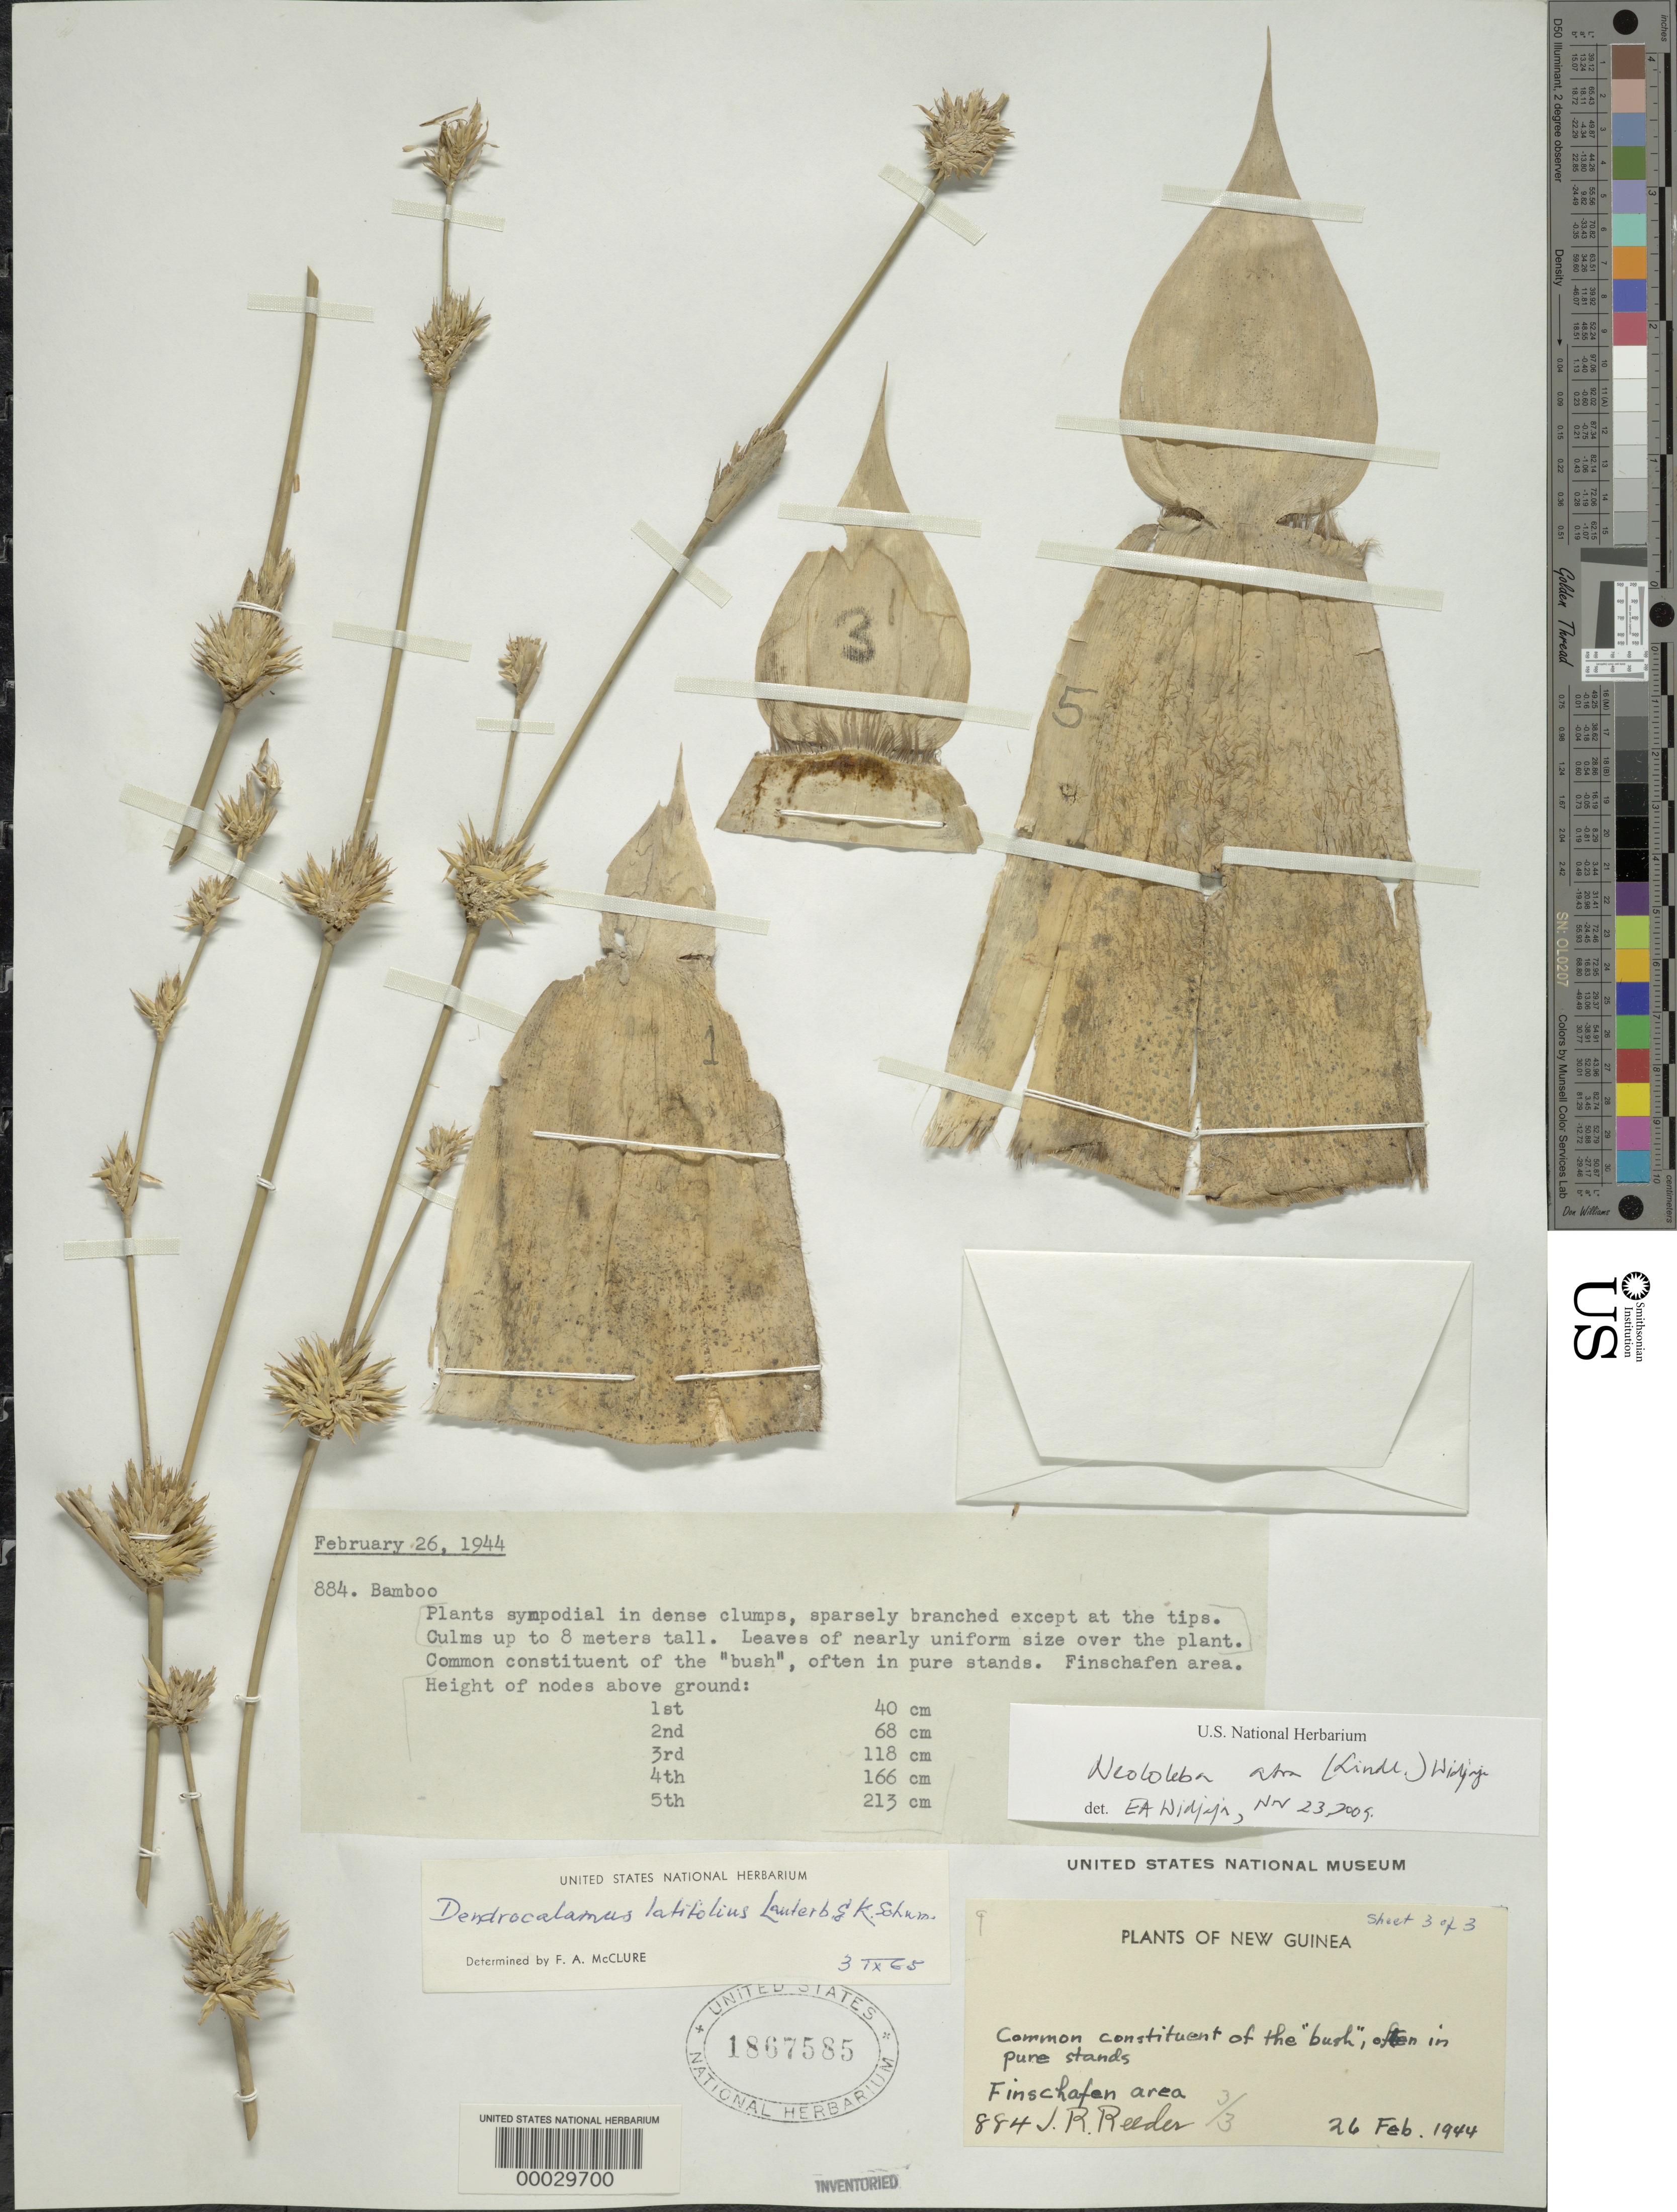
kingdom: Plantae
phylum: Tracheophyta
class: Liliopsida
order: Poales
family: Poaceae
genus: Neololeba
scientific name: Neololeba atra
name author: (Lindl.) Widjaja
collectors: J. R. Reeder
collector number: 884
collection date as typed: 26 Feb 1944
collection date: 1944-02-26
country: Papua New Guinea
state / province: Morobe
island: New Guinea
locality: Finschafen Area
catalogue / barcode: US 1867585